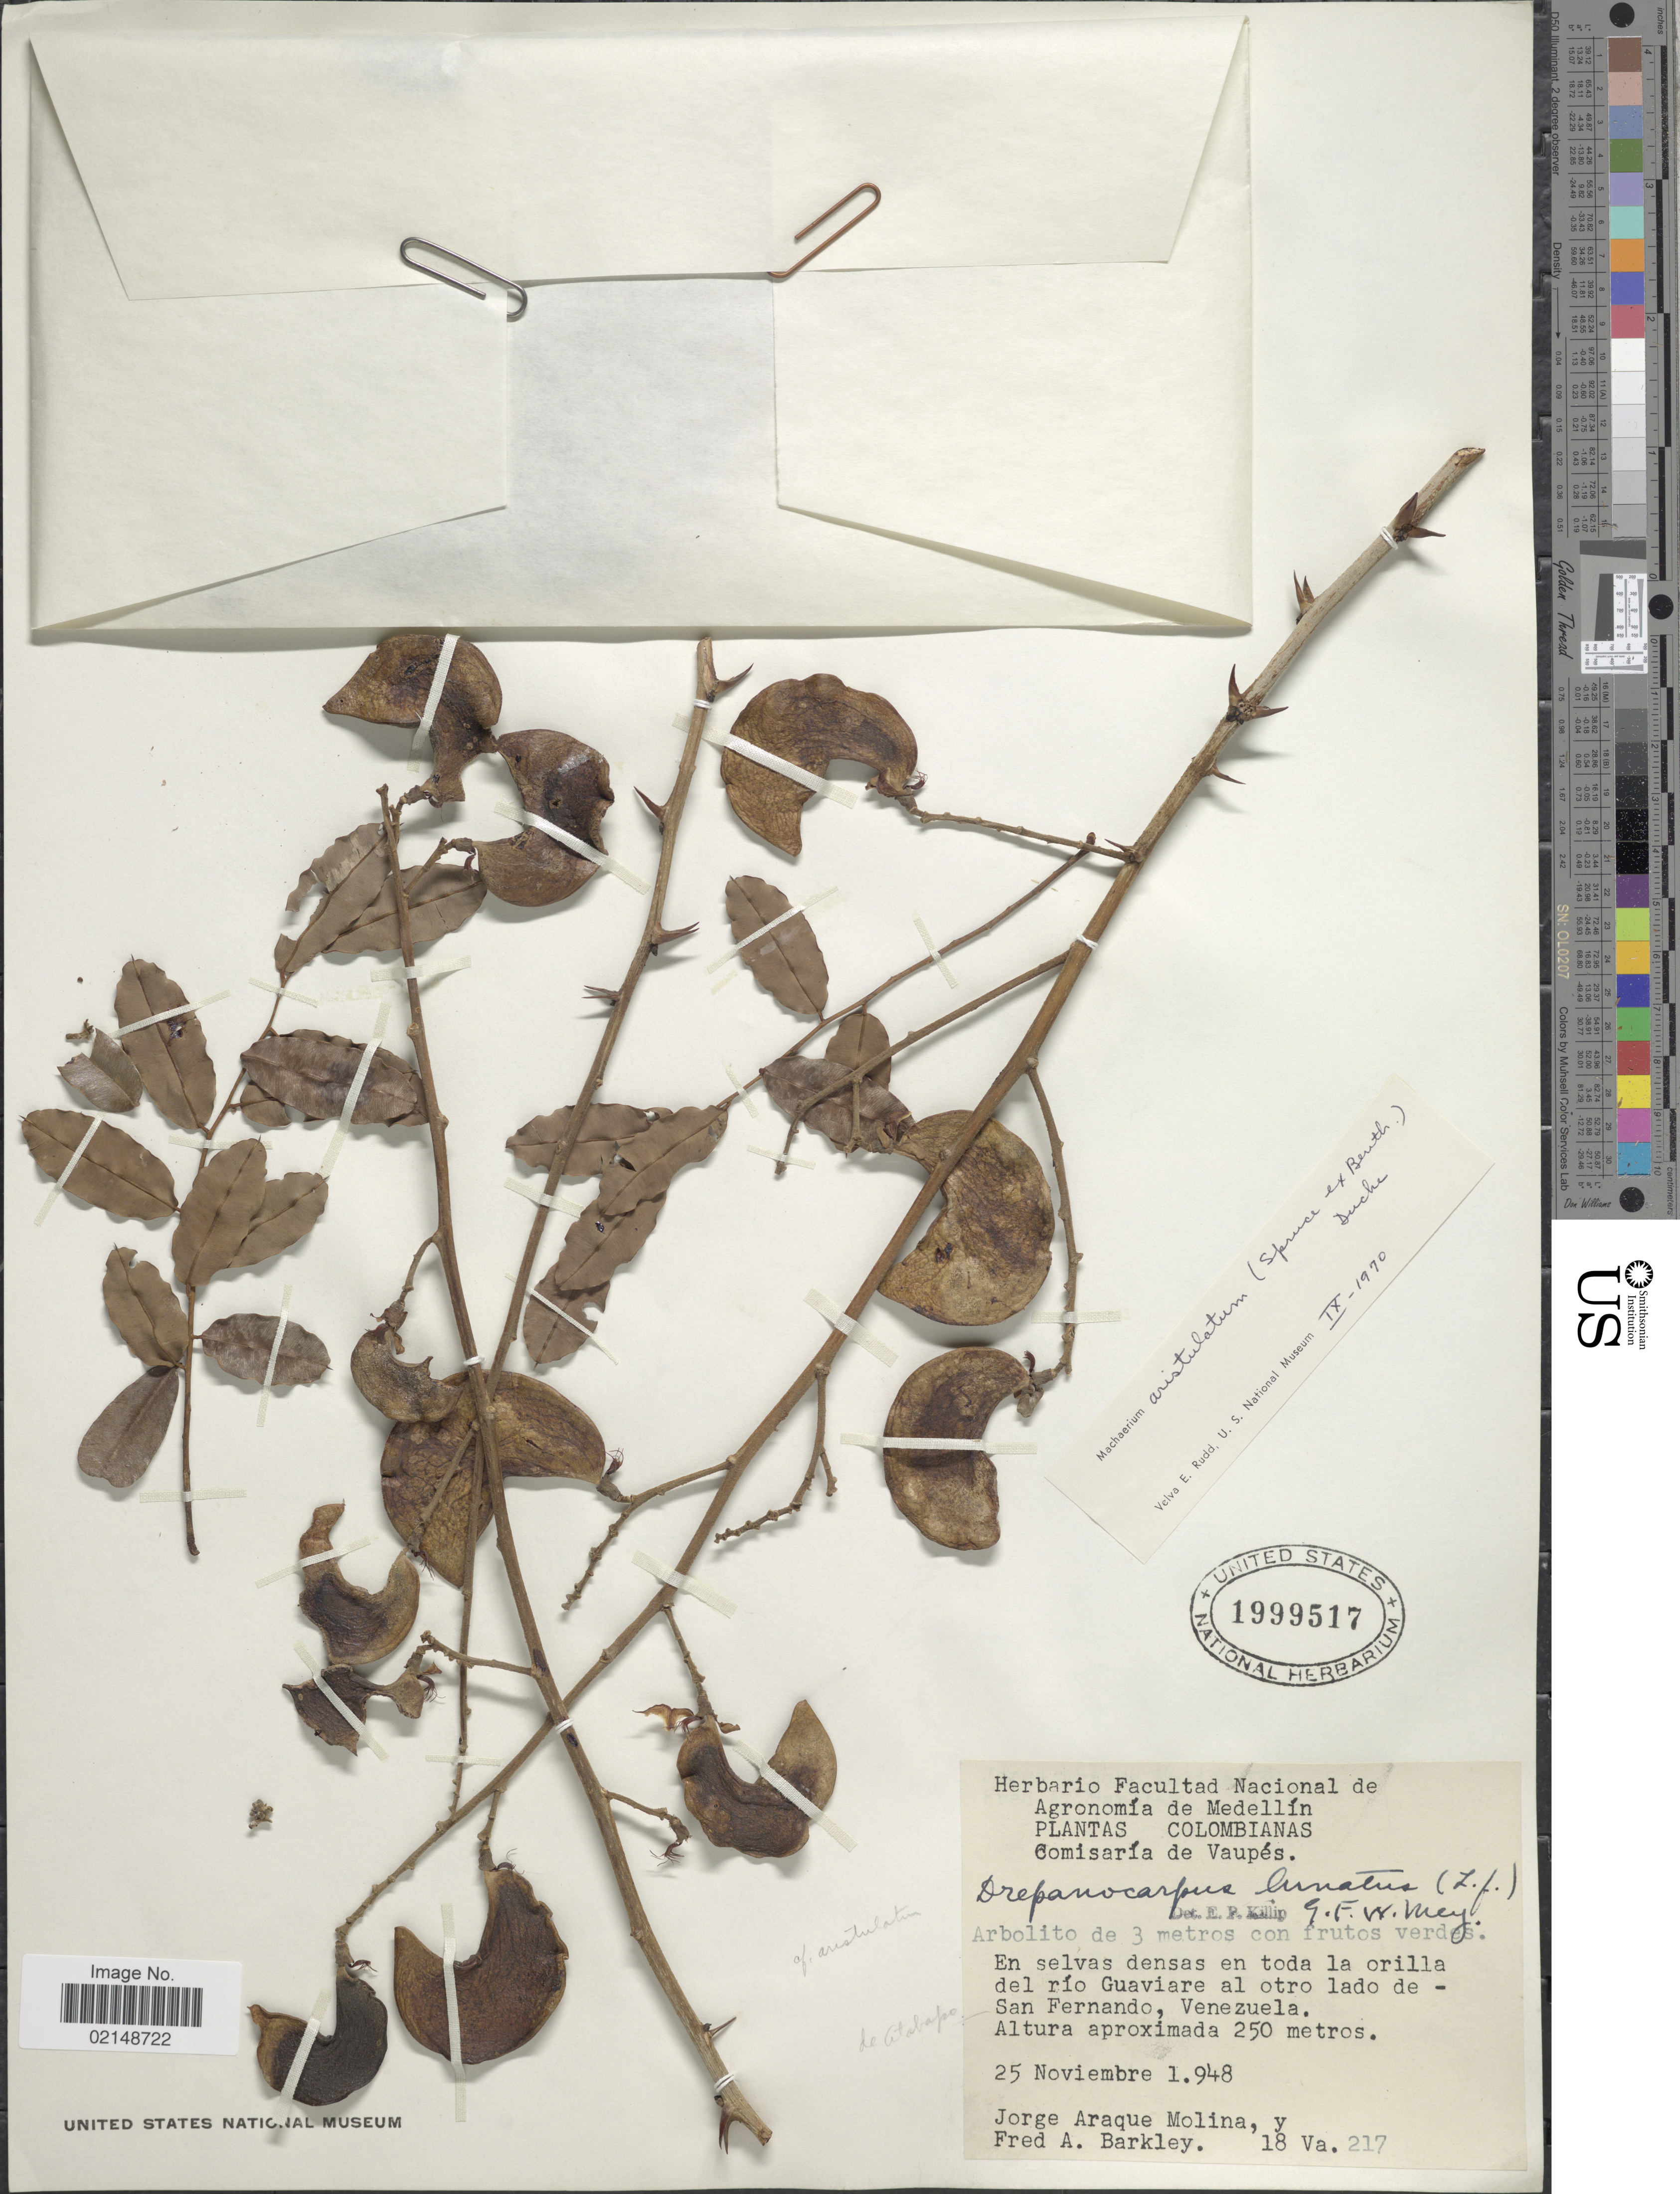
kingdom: Plantae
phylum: Tracheophyta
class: Magnoliopsida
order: Fabales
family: Fabaceae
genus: Machaerium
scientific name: Machaerium aristulatum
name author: (Spruce ex Benth.) Duckee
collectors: J. A. Molina & F. A. Barkley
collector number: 28Va217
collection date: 1948-11-25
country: Colombia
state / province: Vaupés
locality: Orilla del rio Guaviare al otro lado de San Fernando, Venezuela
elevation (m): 250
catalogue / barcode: US 1999517